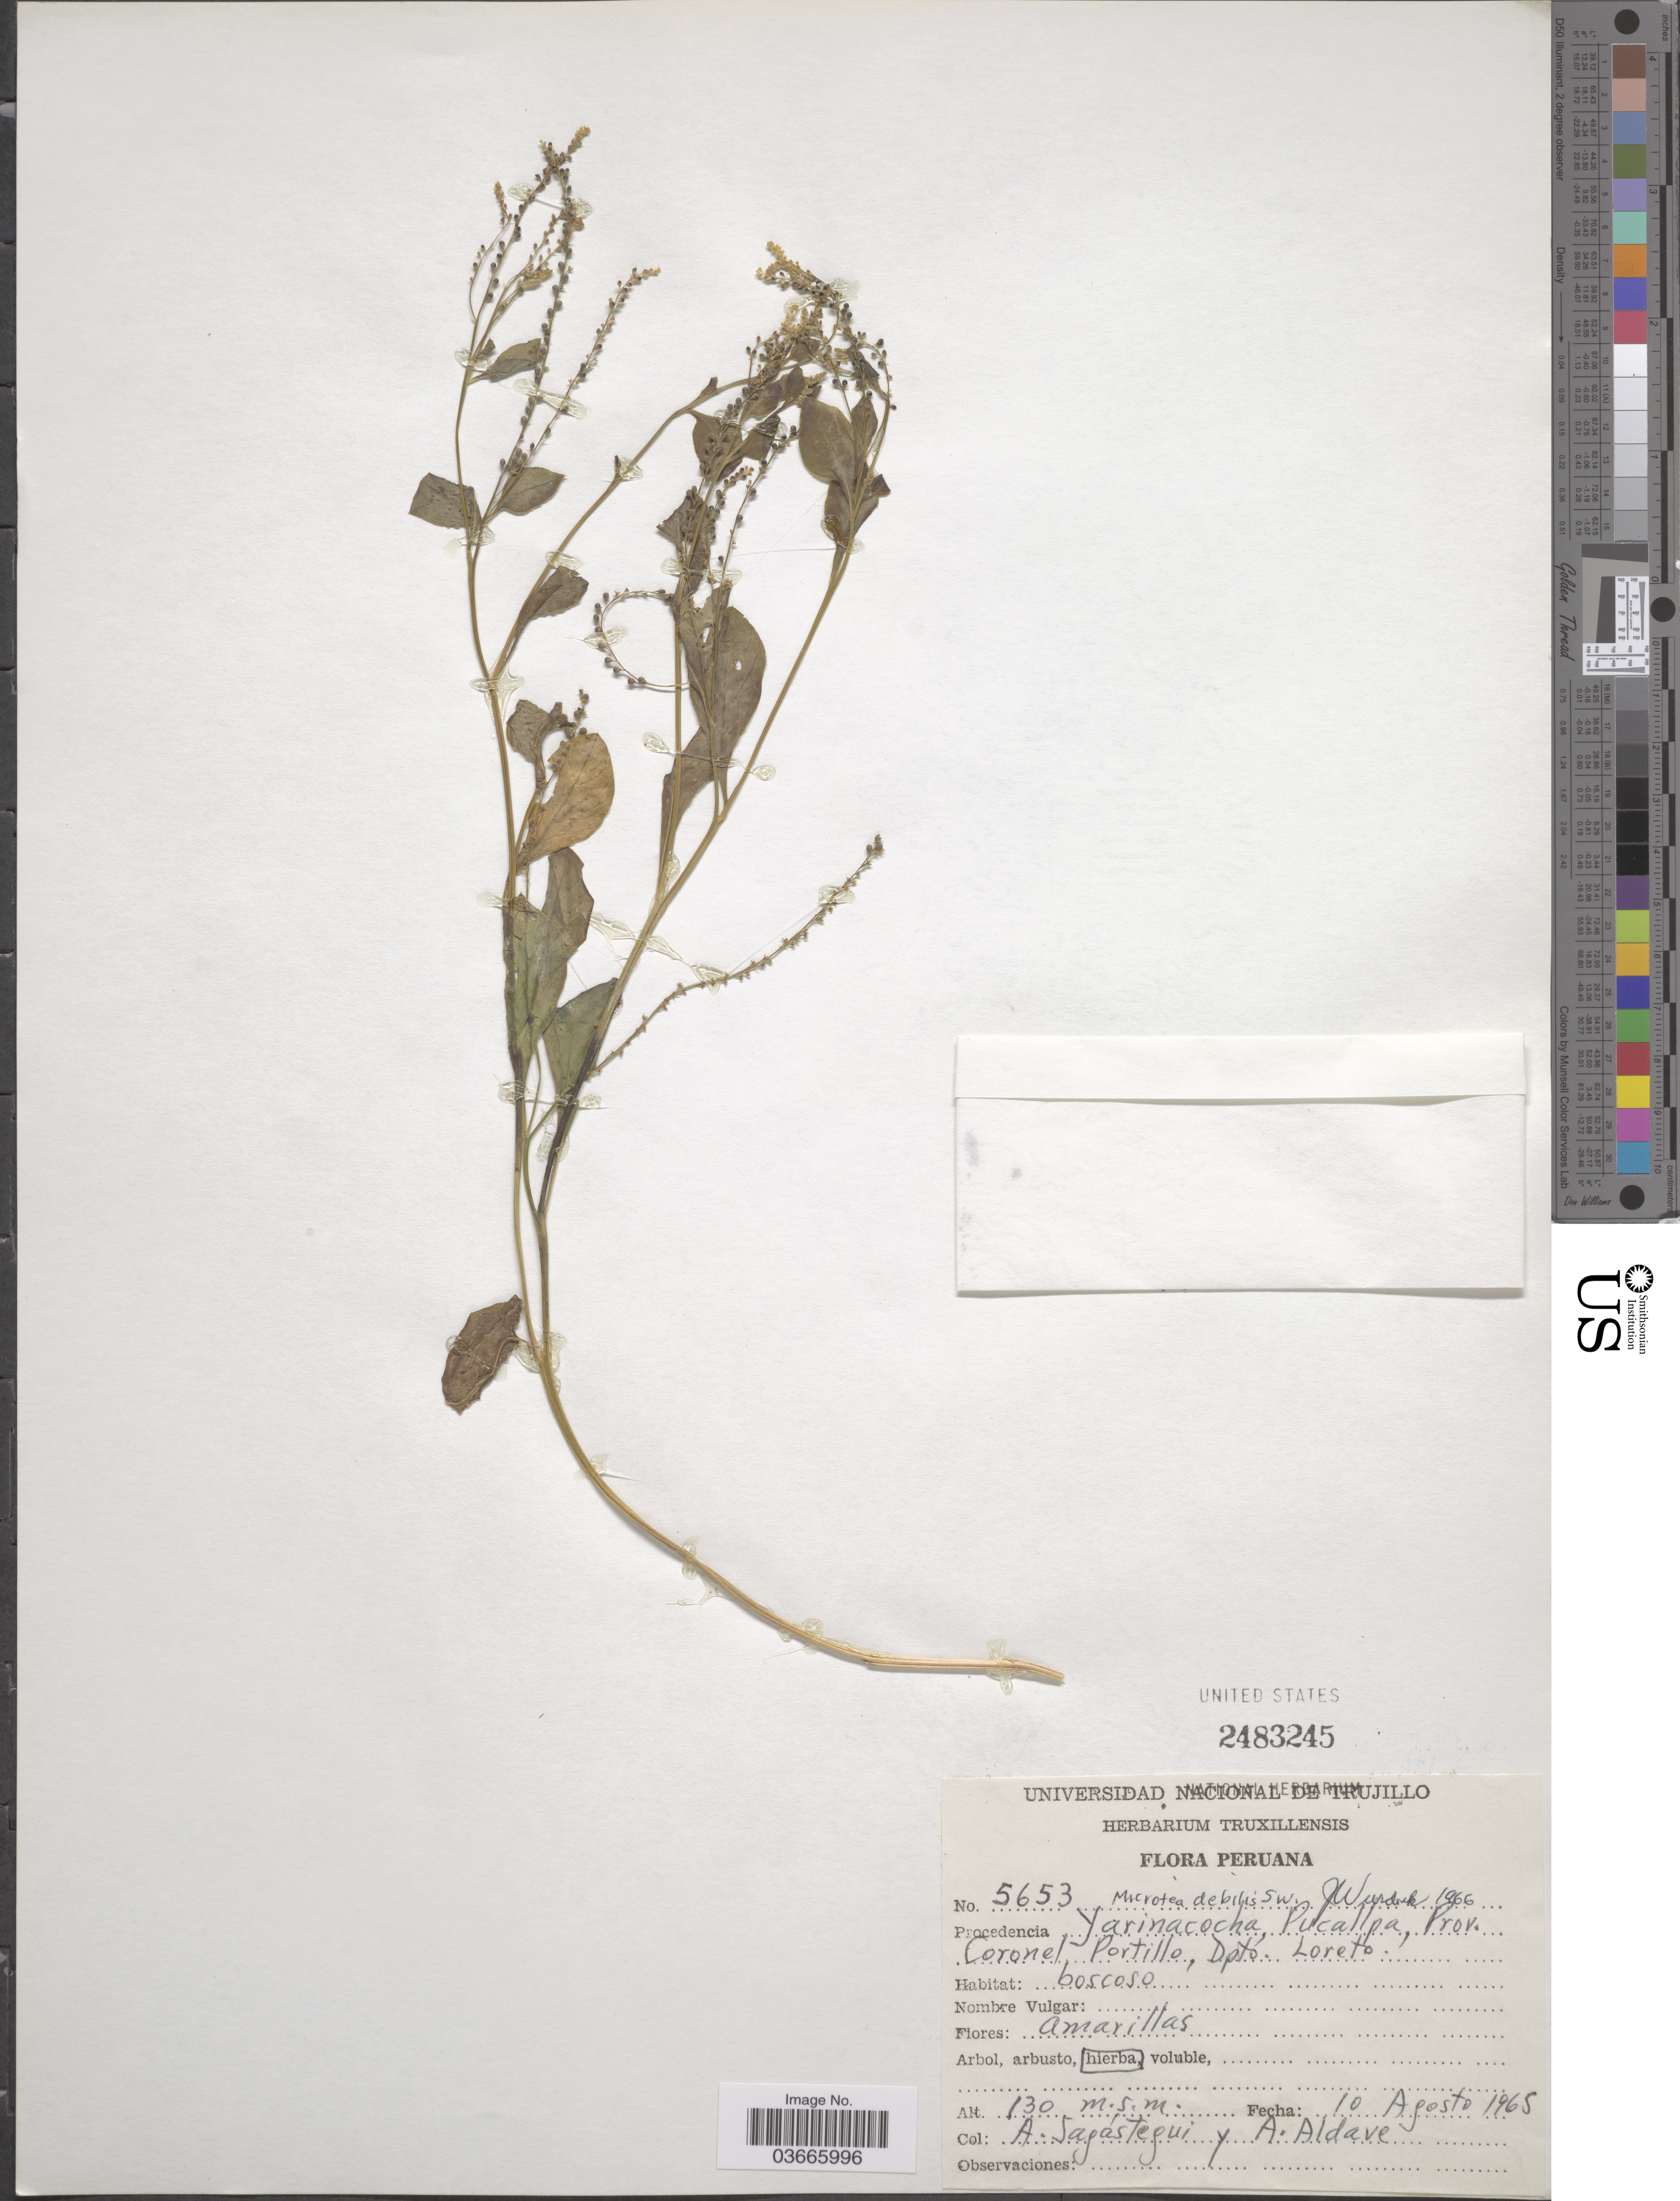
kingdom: Plantae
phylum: Tracheophyta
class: Magnoliopsida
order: Caryophyllales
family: Microteaceae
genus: Microtea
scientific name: Microtea debilis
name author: Sw.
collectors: A. Sagastegui & A. Aldave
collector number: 5653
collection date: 1965-08-10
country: Peru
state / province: Loreto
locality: Procedencia Yarinacocha, Pucallpa, Prov. Coronel Portillo, Dpto. Loreto.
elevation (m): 130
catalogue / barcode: US 2483245